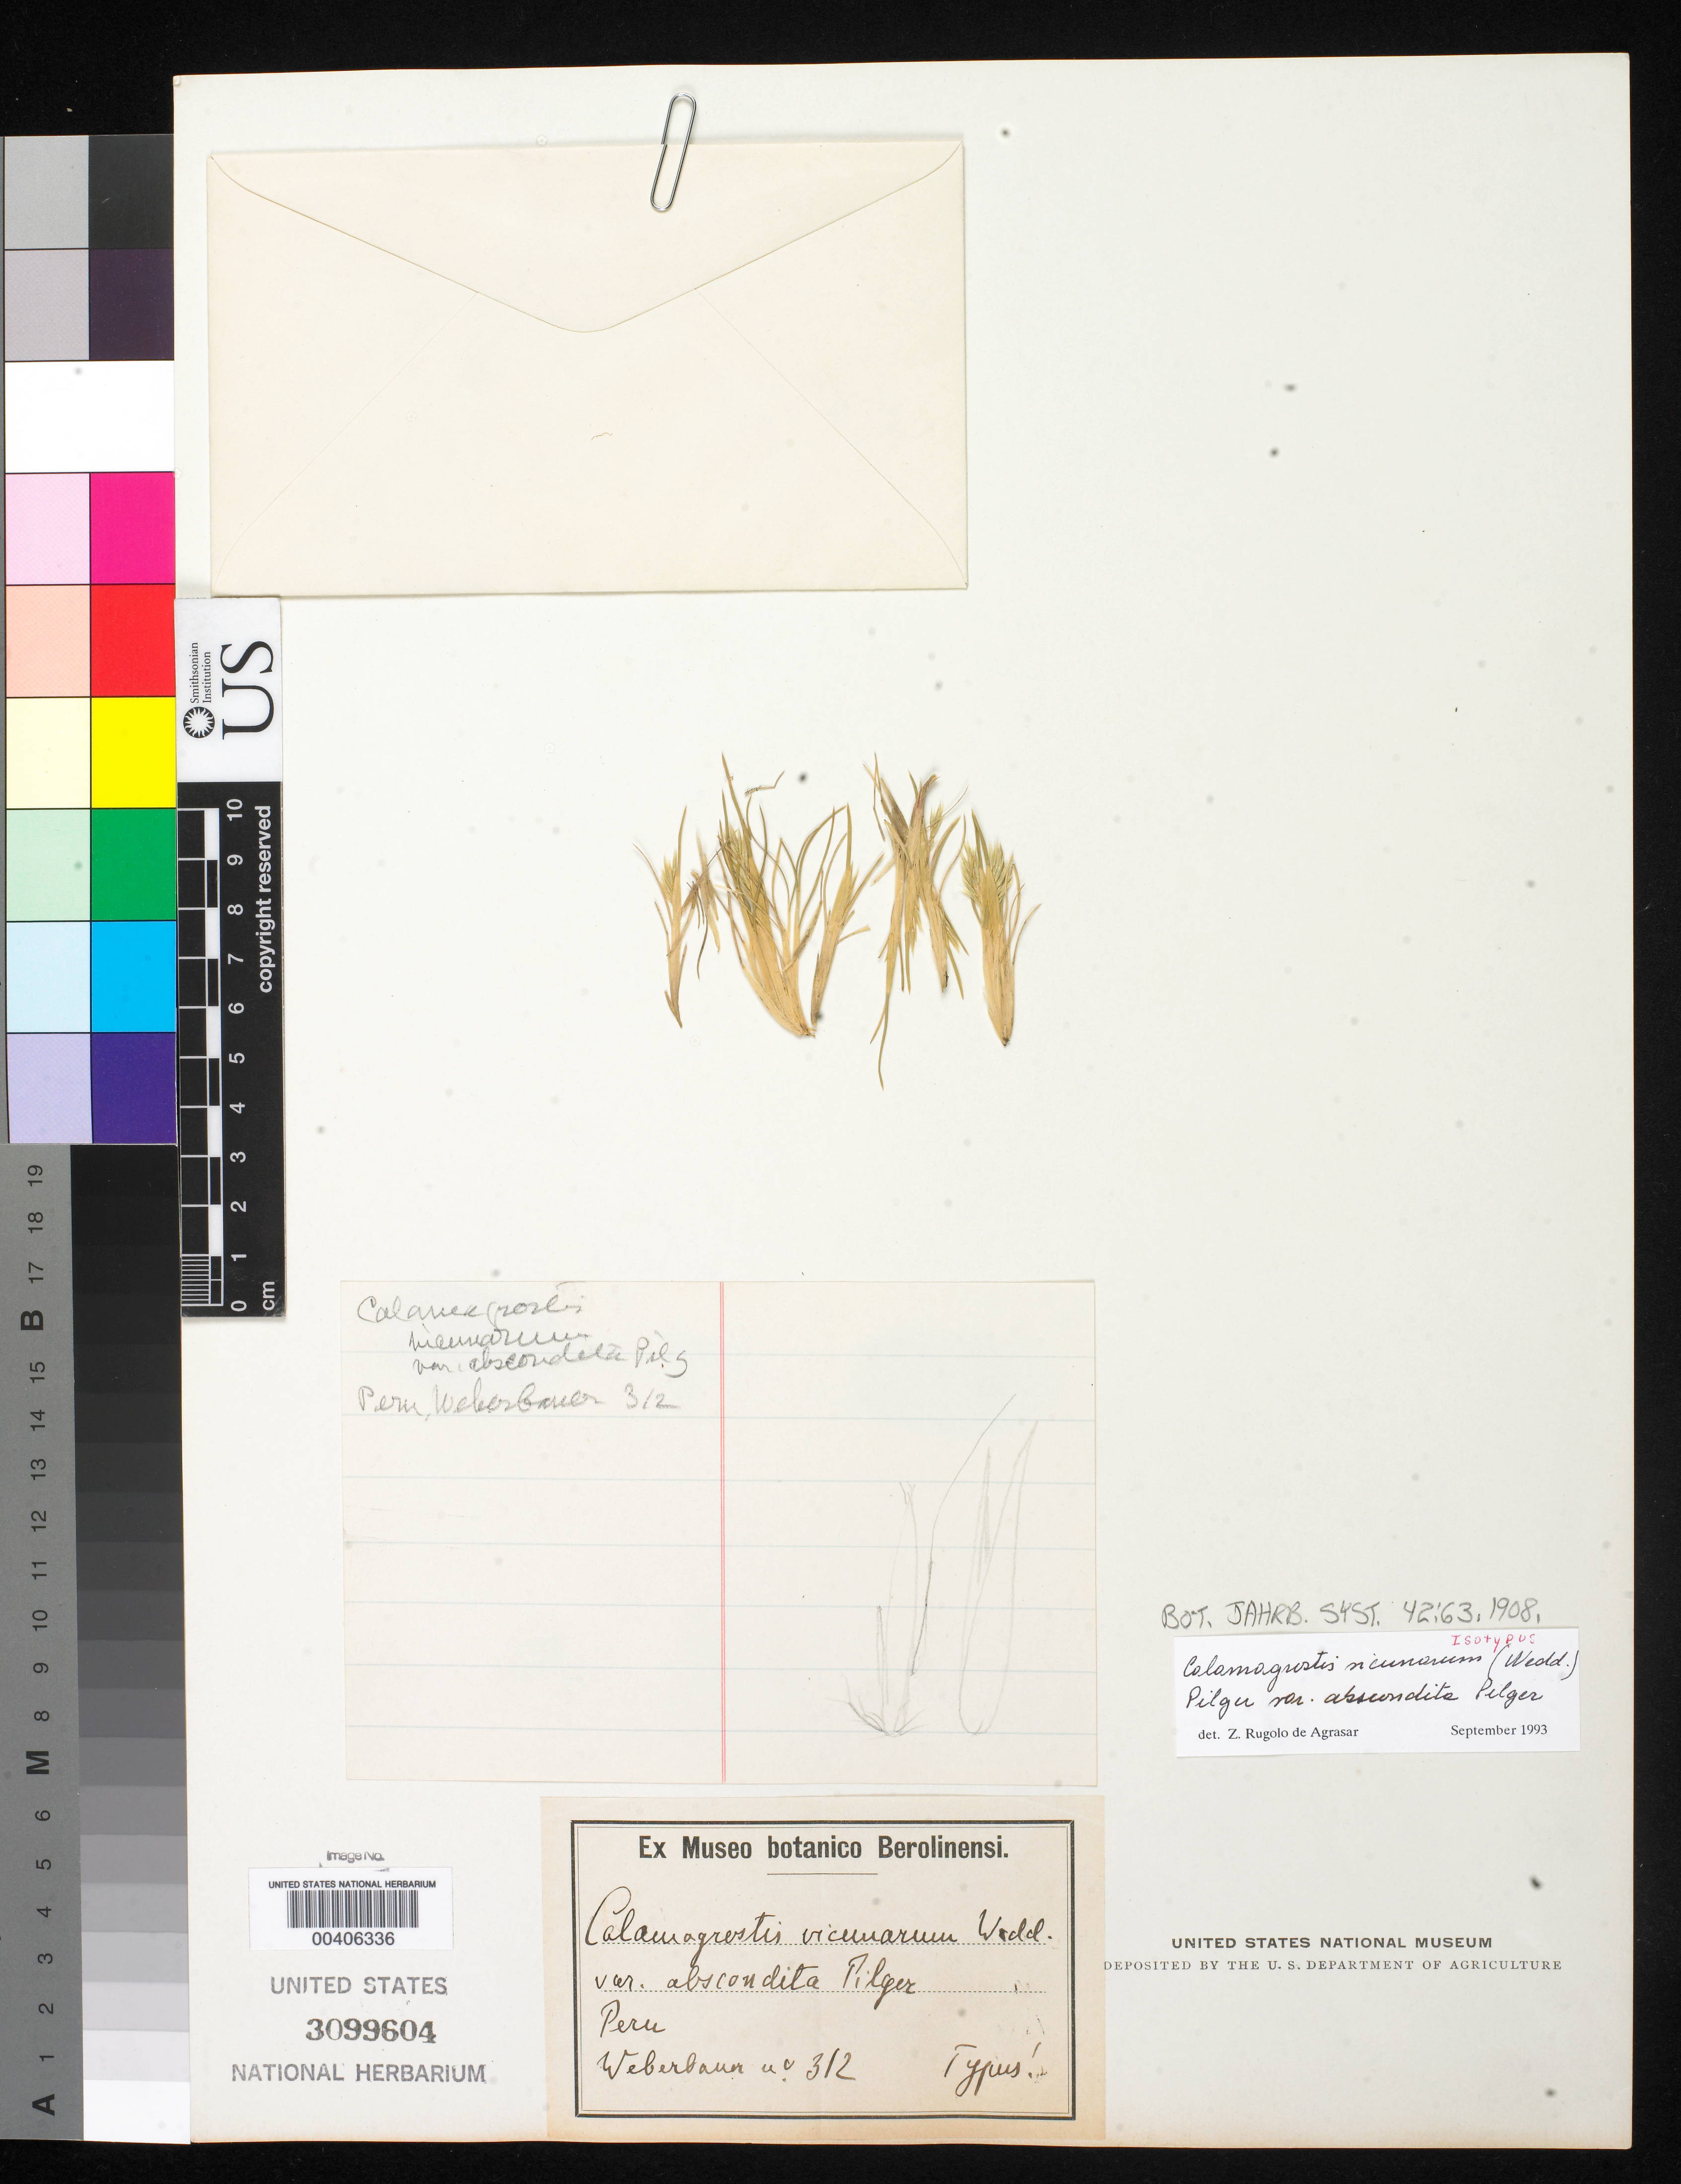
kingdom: Plantae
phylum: Tracheophyta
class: Liliopsida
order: Poales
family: Poaceae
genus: Calamagrostis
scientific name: Calamagrostis vicunarum var. abscondita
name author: Pilg.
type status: Type Fragment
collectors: A. Weberbauer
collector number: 312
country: Peru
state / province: San Martín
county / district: Mariscal Cáceres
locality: Rio Huallaga, margen Derecha del; Balsa Probana; dtto. Tocache Nuevo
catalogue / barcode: US 3099604